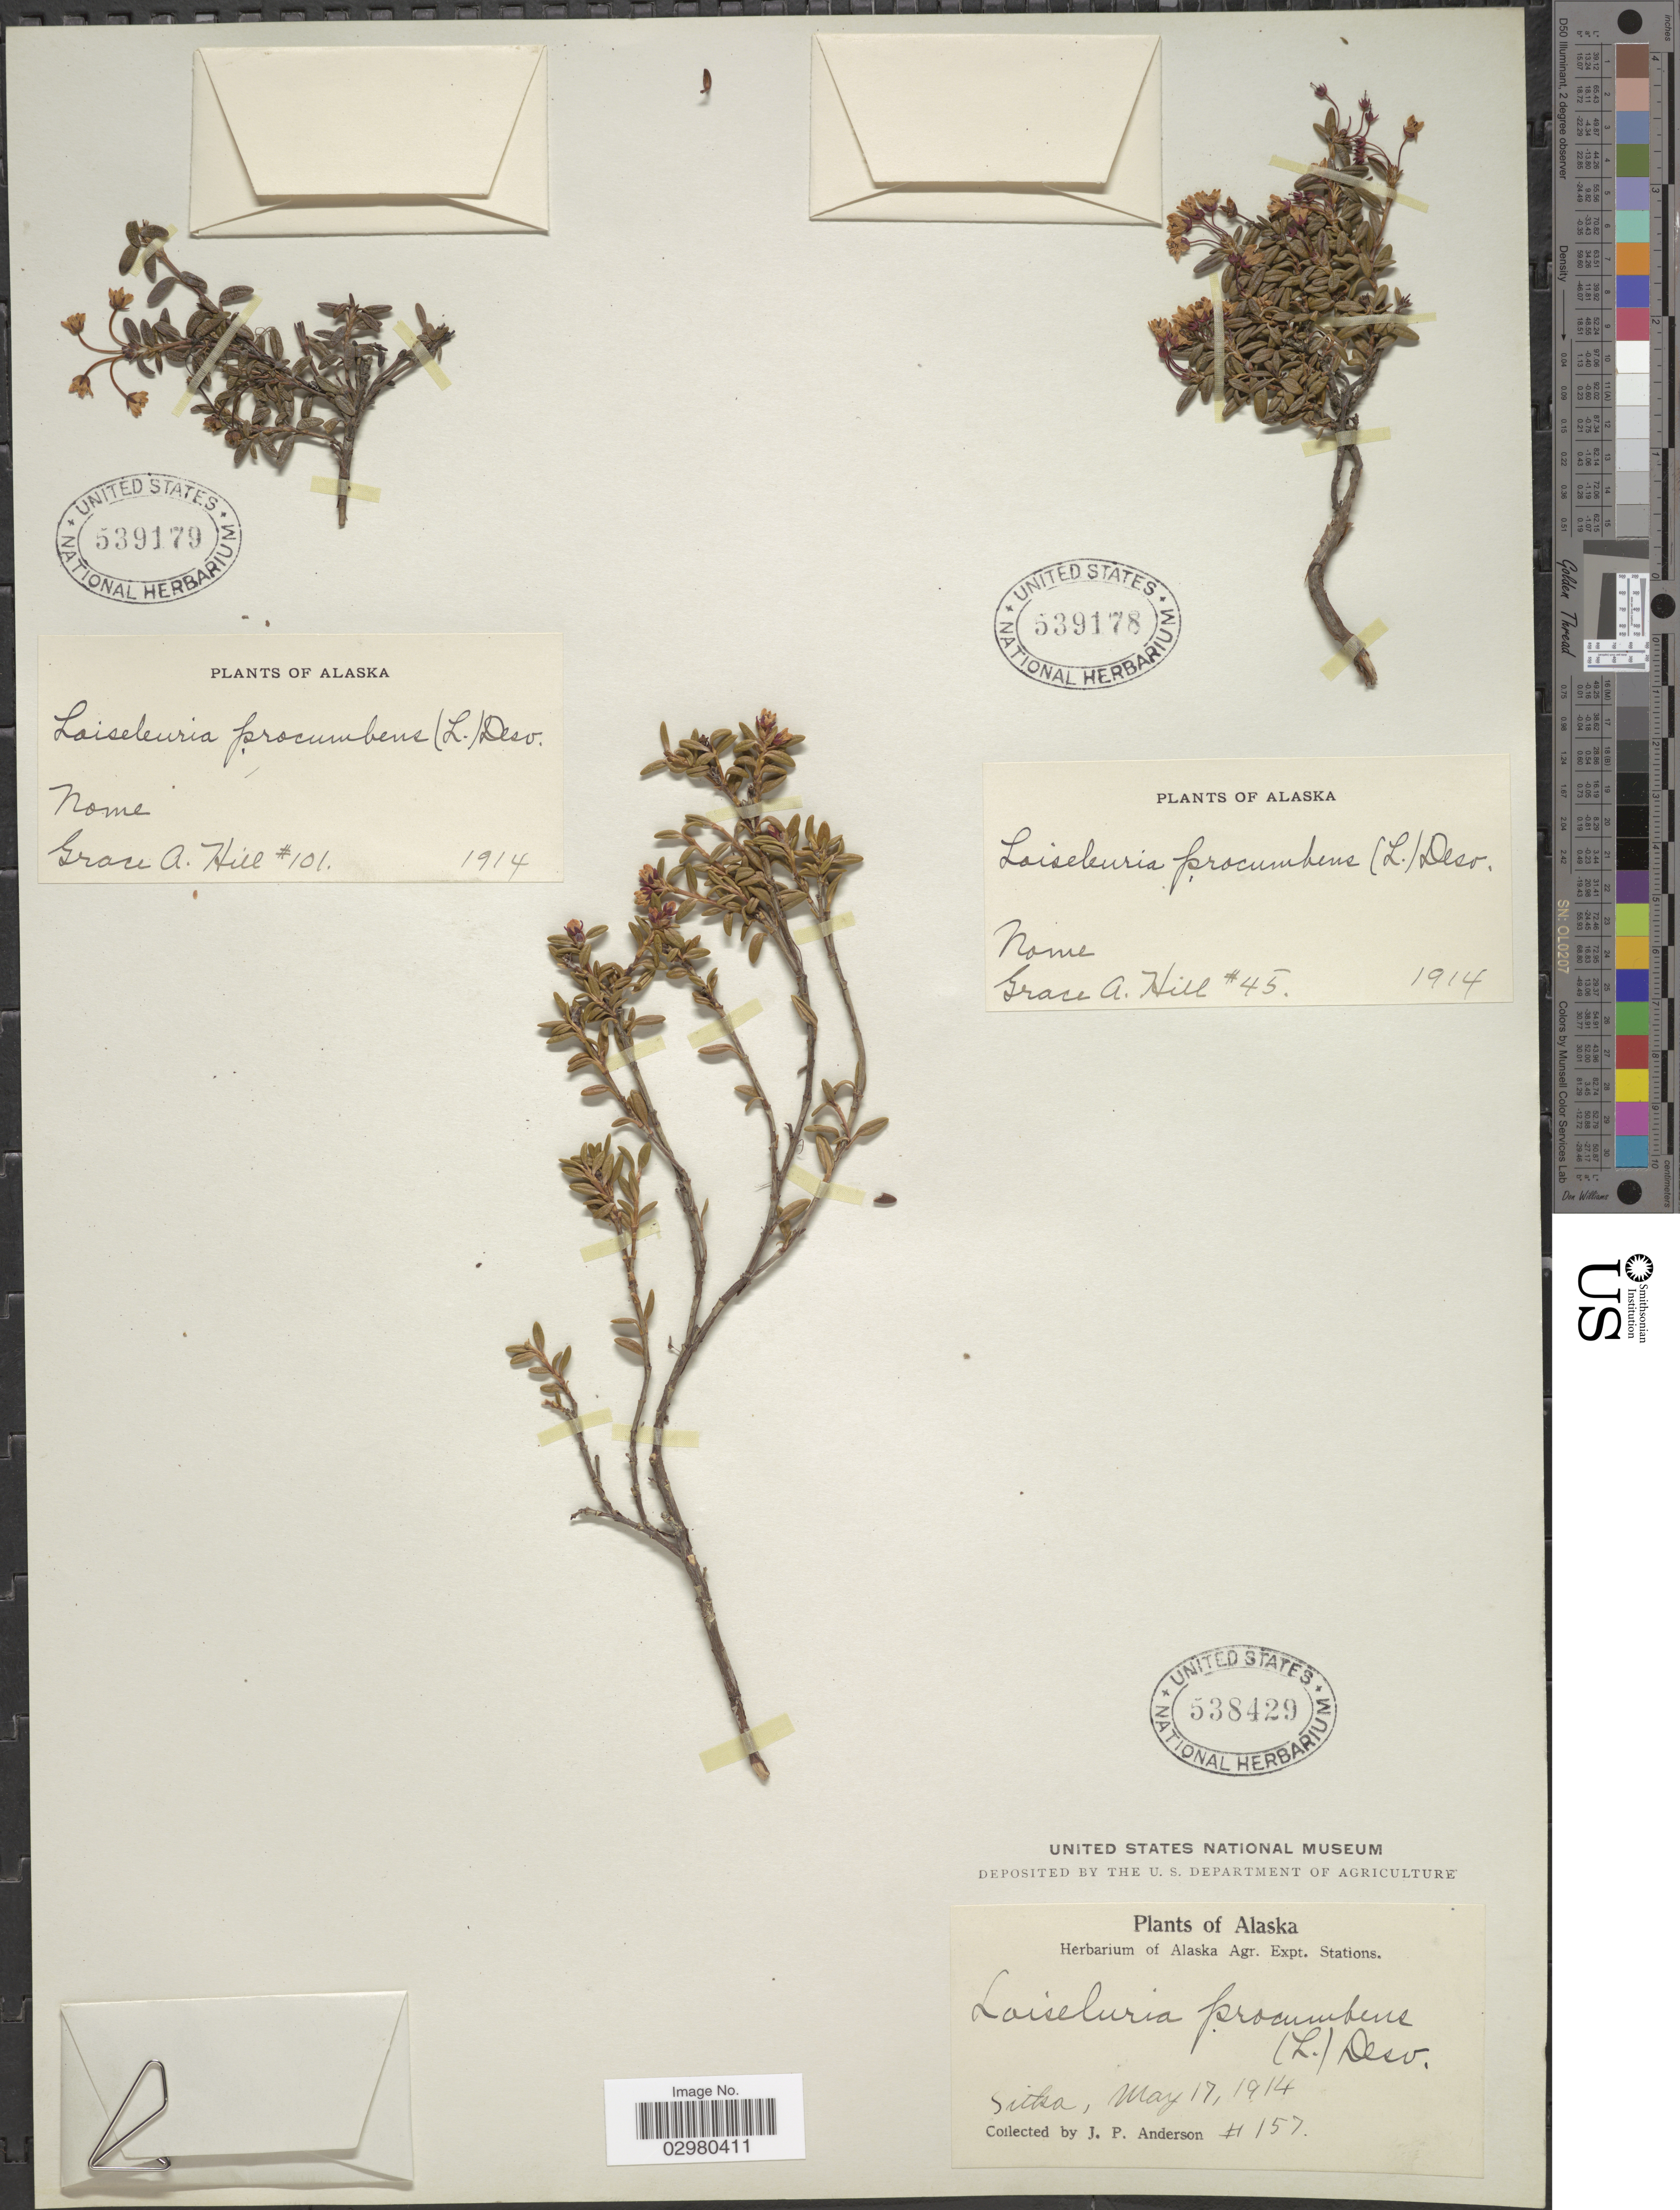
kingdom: Plantae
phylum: Tracheophyta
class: Magnoliopsida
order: Ericales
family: Ericaceae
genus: Loiseleuria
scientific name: Loiseleuria procumbens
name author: (L.) Desv.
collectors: G. A. Hill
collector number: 45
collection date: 1914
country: United States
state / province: Alaska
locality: Nome.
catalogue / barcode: US 539178-2